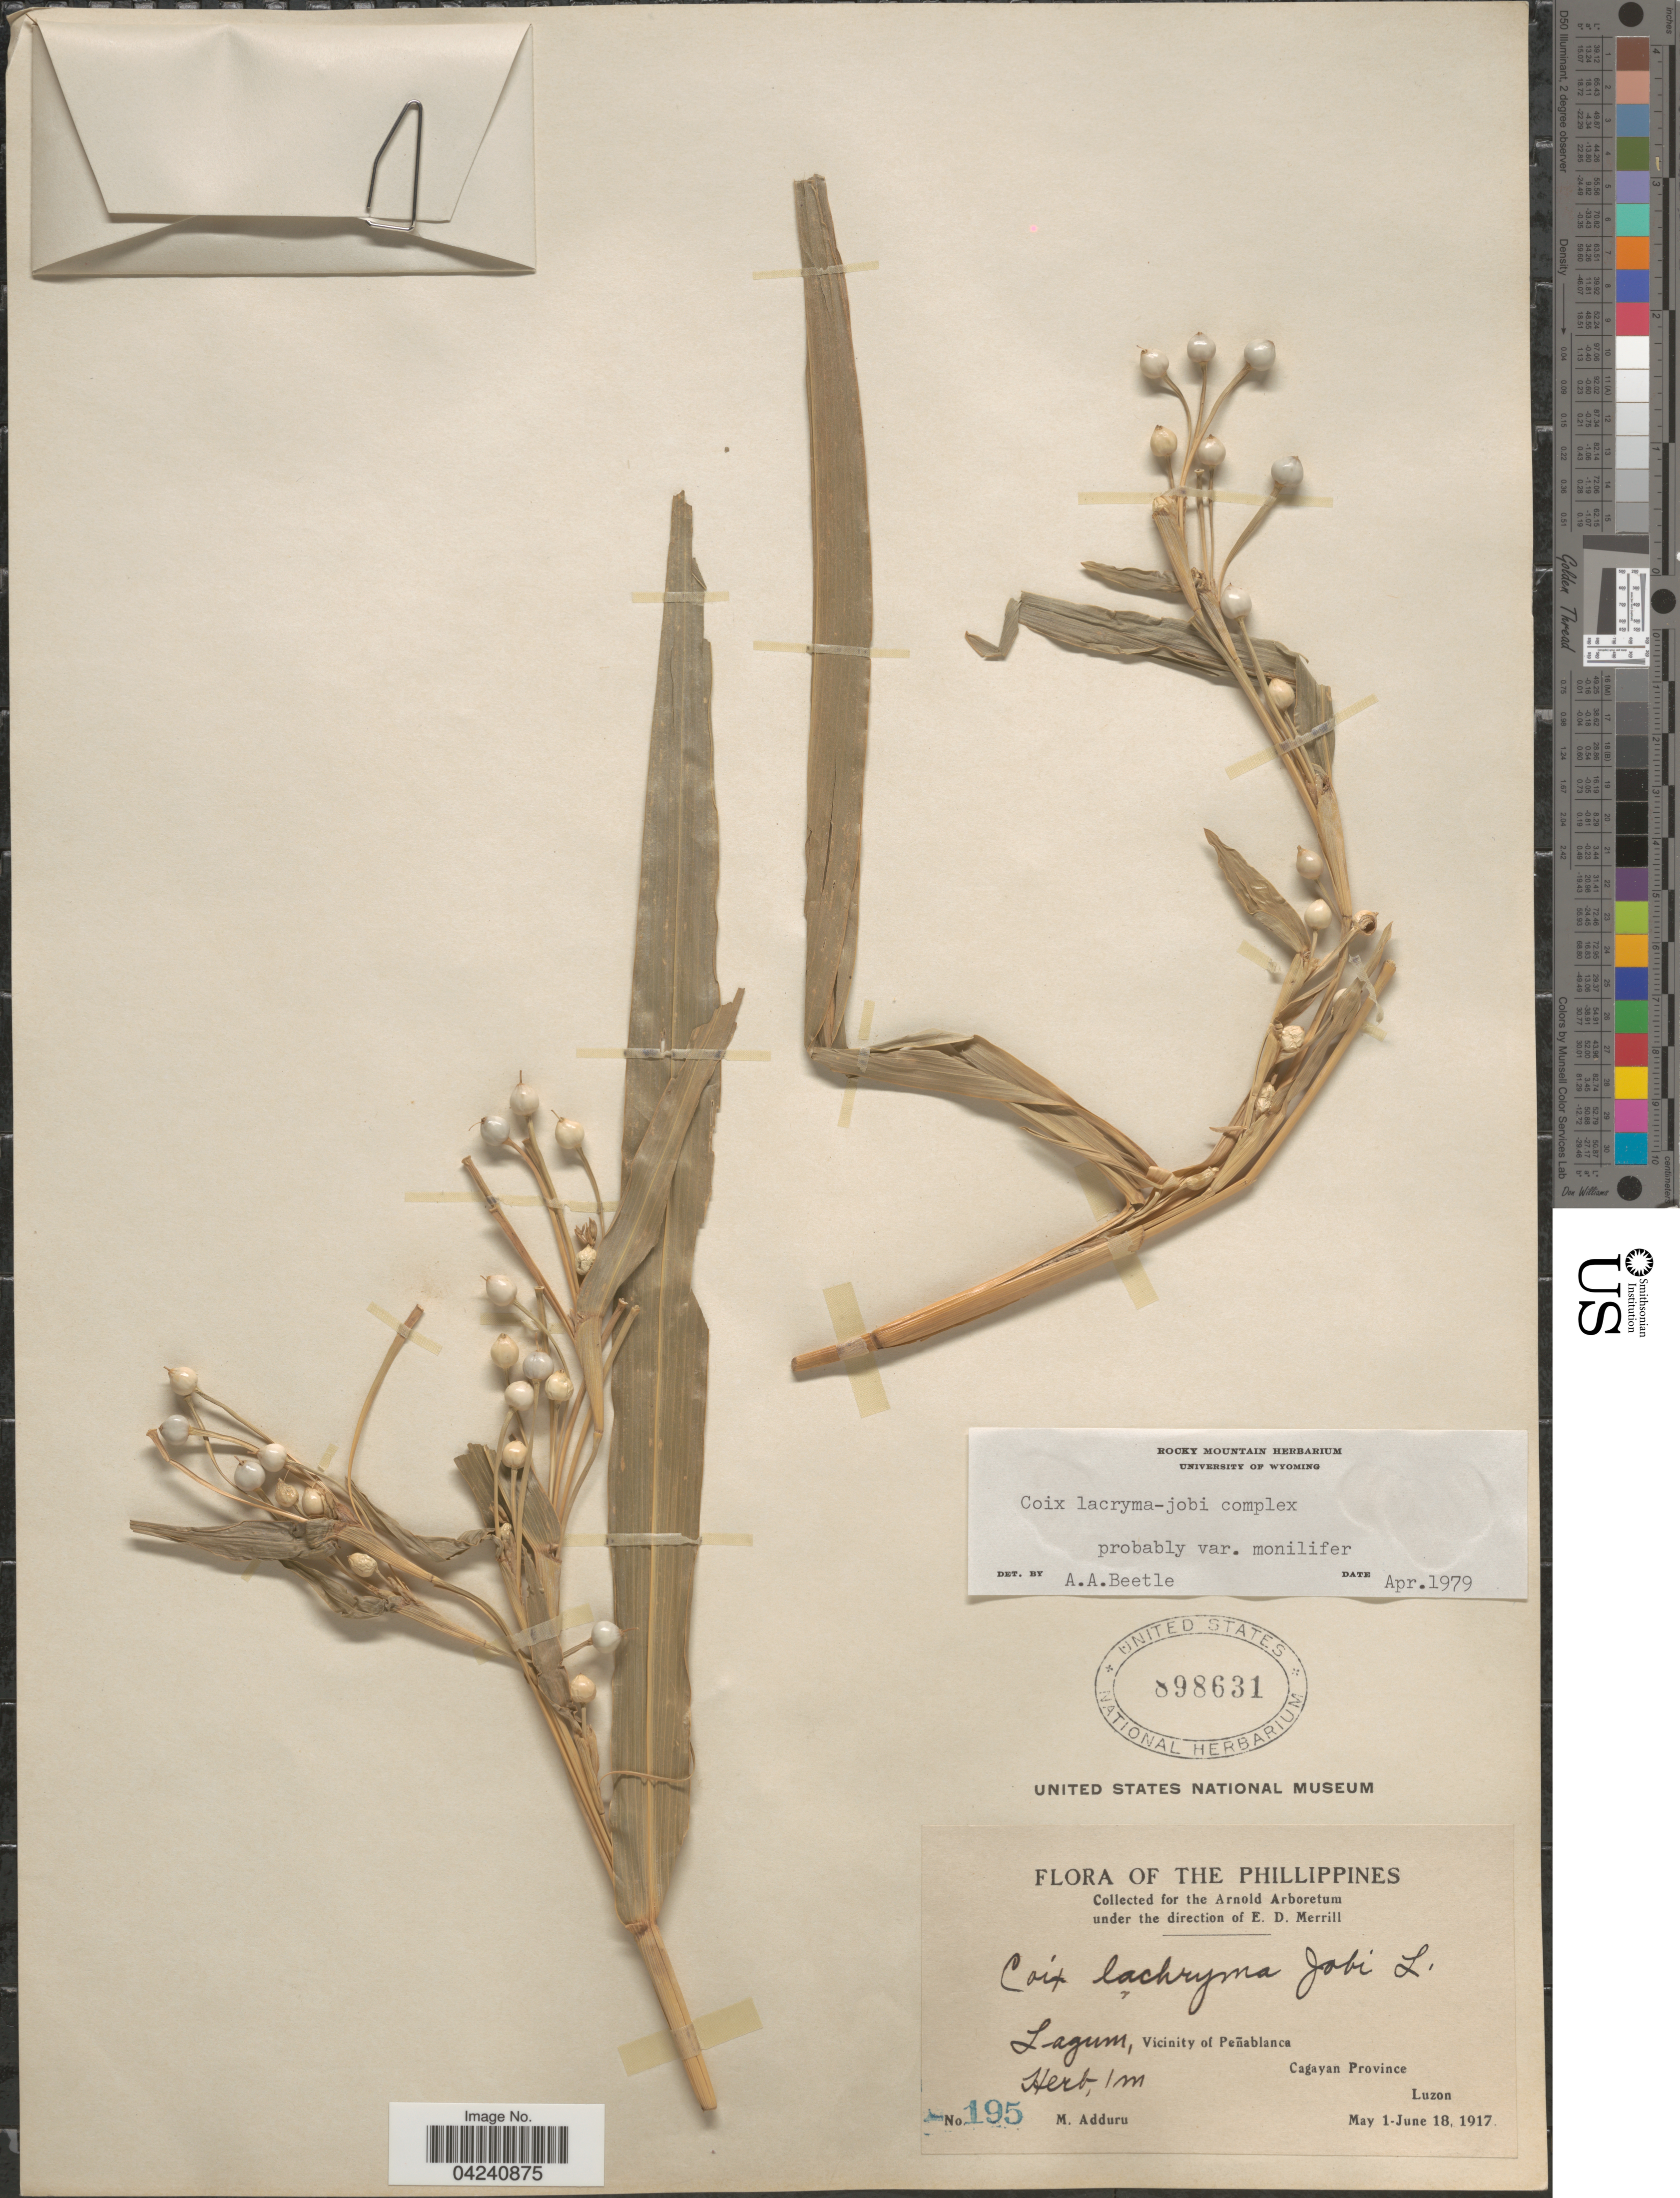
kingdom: Plantae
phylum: Tracheophyta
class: Liliopsida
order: Poales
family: Poaceae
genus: Coix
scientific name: Coix lacryma-jobi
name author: L.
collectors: M. Adduru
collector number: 195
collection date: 1917-05-01/1917-06-18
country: Philippines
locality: Lagum, Vicinity of Peñablanca. Cagayan Province. Luzon.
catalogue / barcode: US 898631